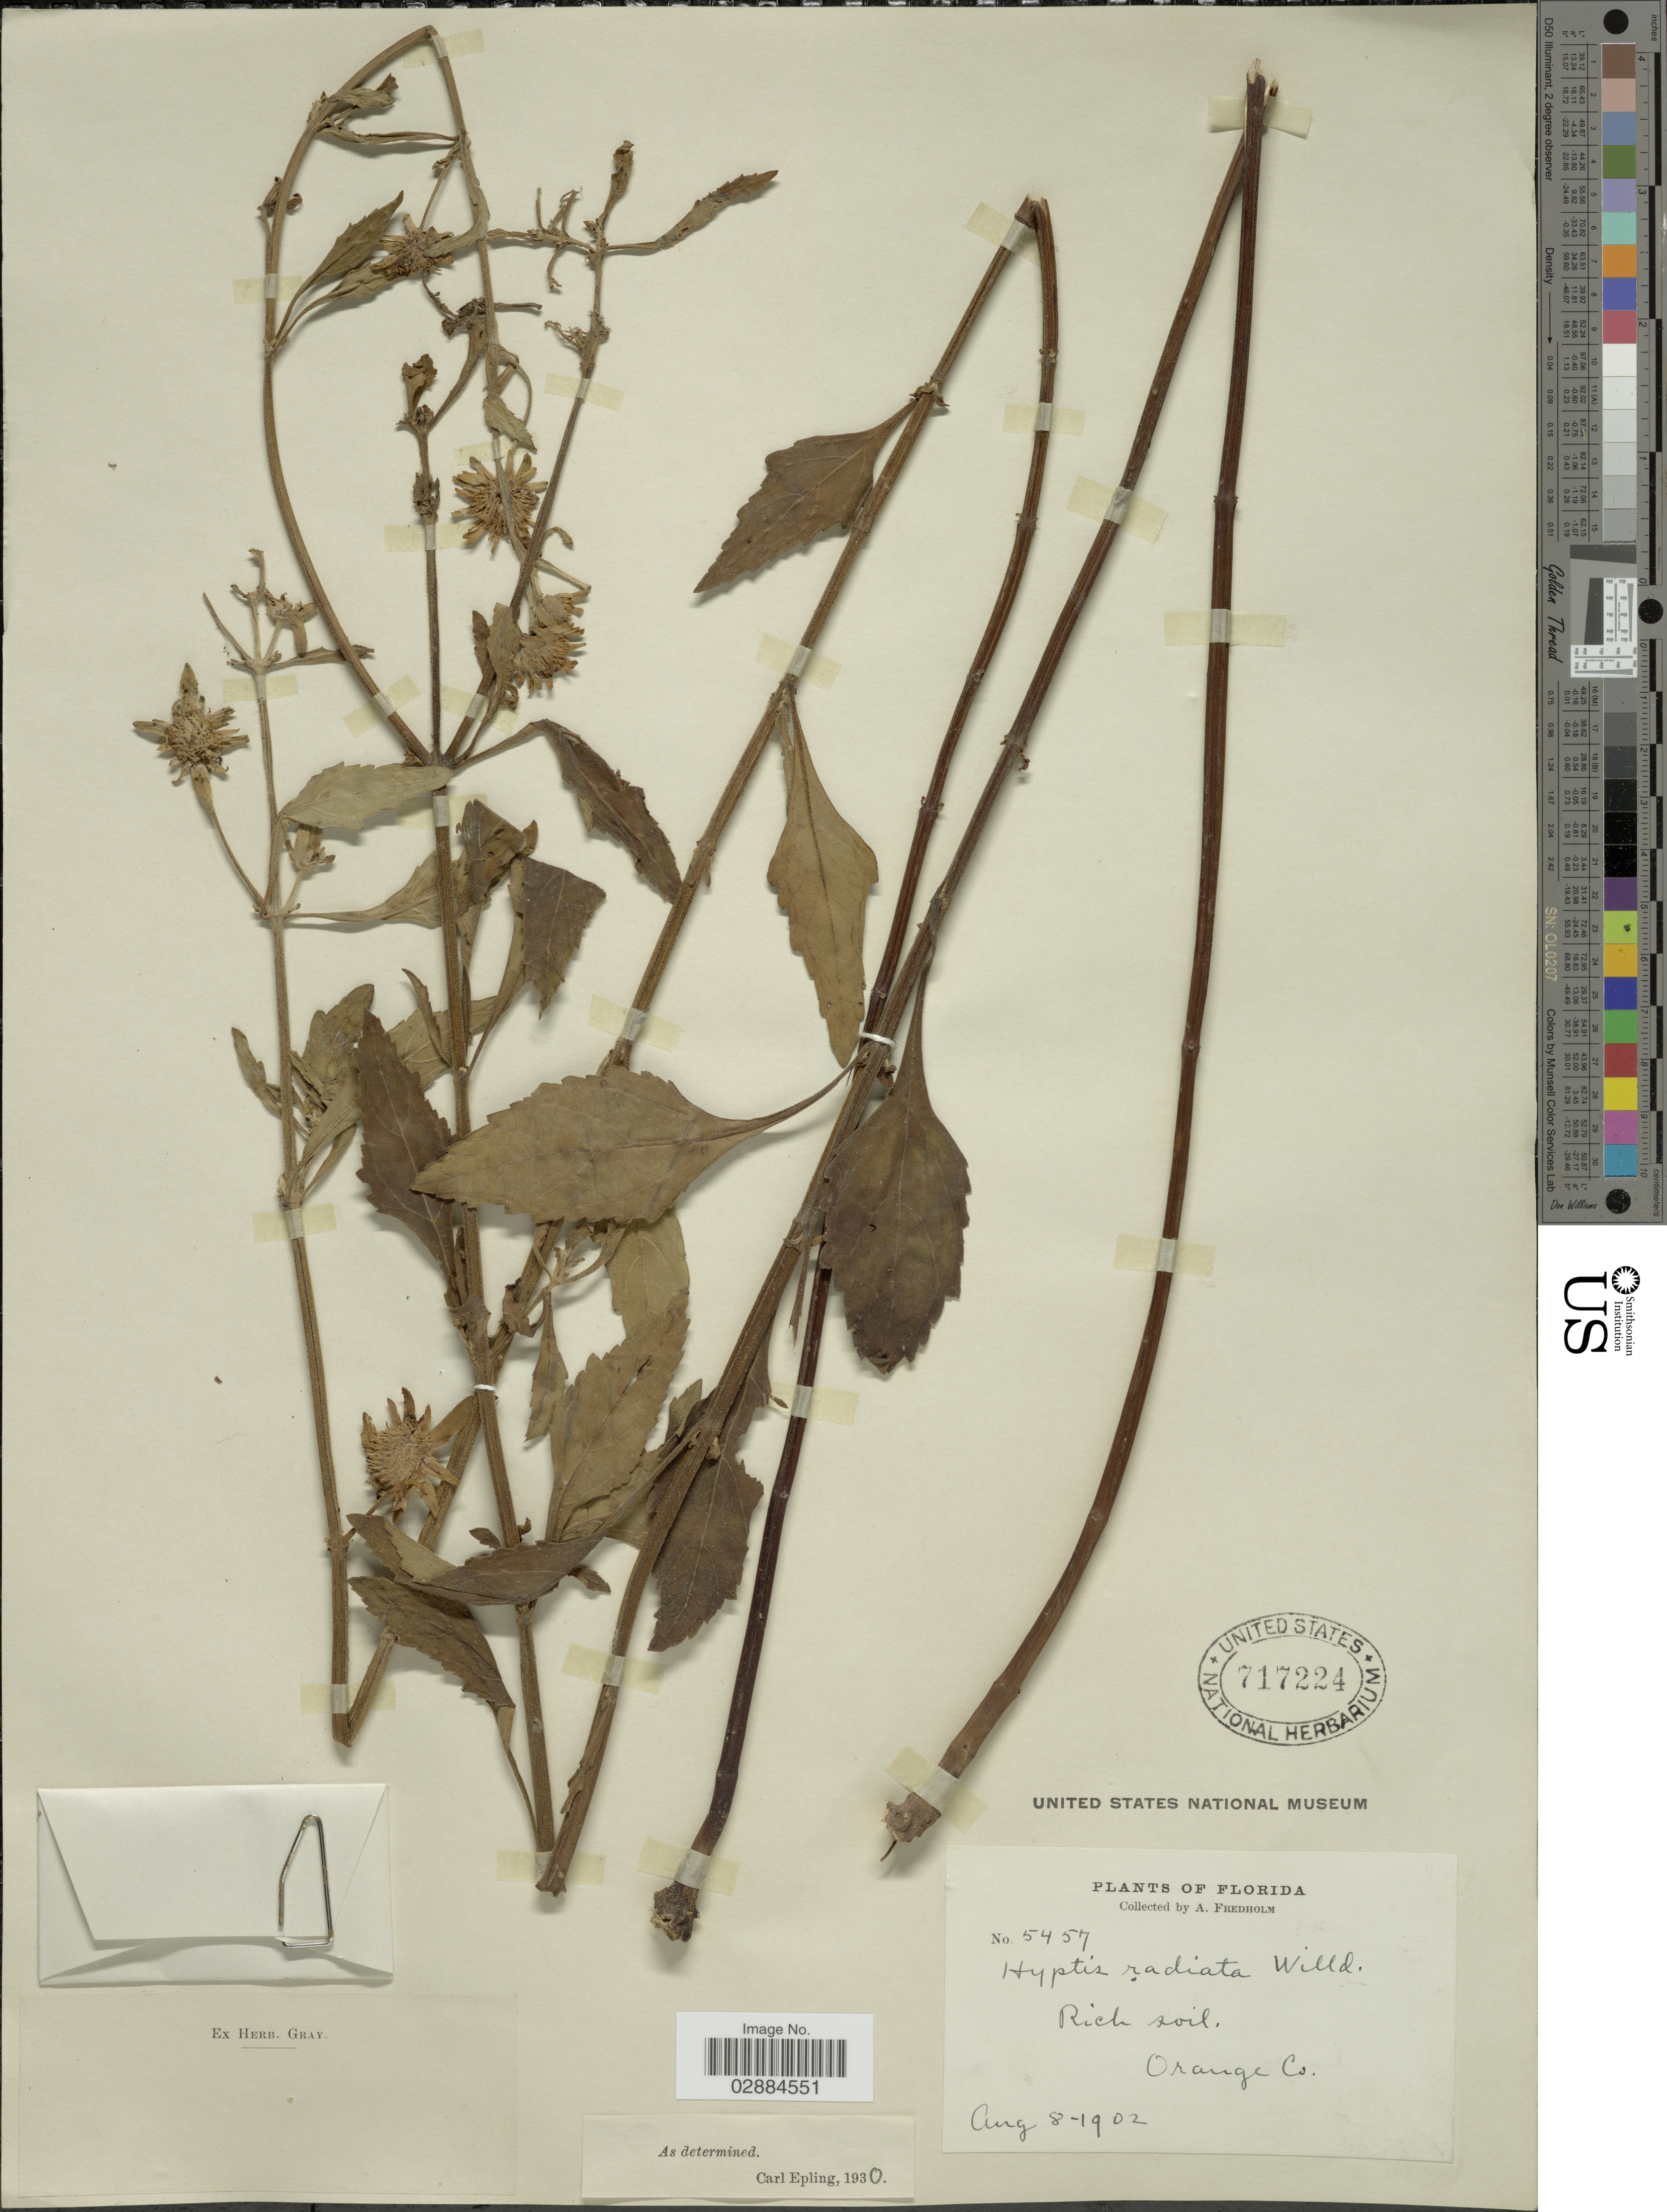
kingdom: Plantae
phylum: Tracheophyta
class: Magnoliopsida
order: Lamiales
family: Lamiaceae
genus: Hyptis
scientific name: Hyptis radiata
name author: Kunth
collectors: A. Fredholm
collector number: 5457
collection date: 1902-08-08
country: United States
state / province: Florida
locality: Orange Co.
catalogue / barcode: US 717224